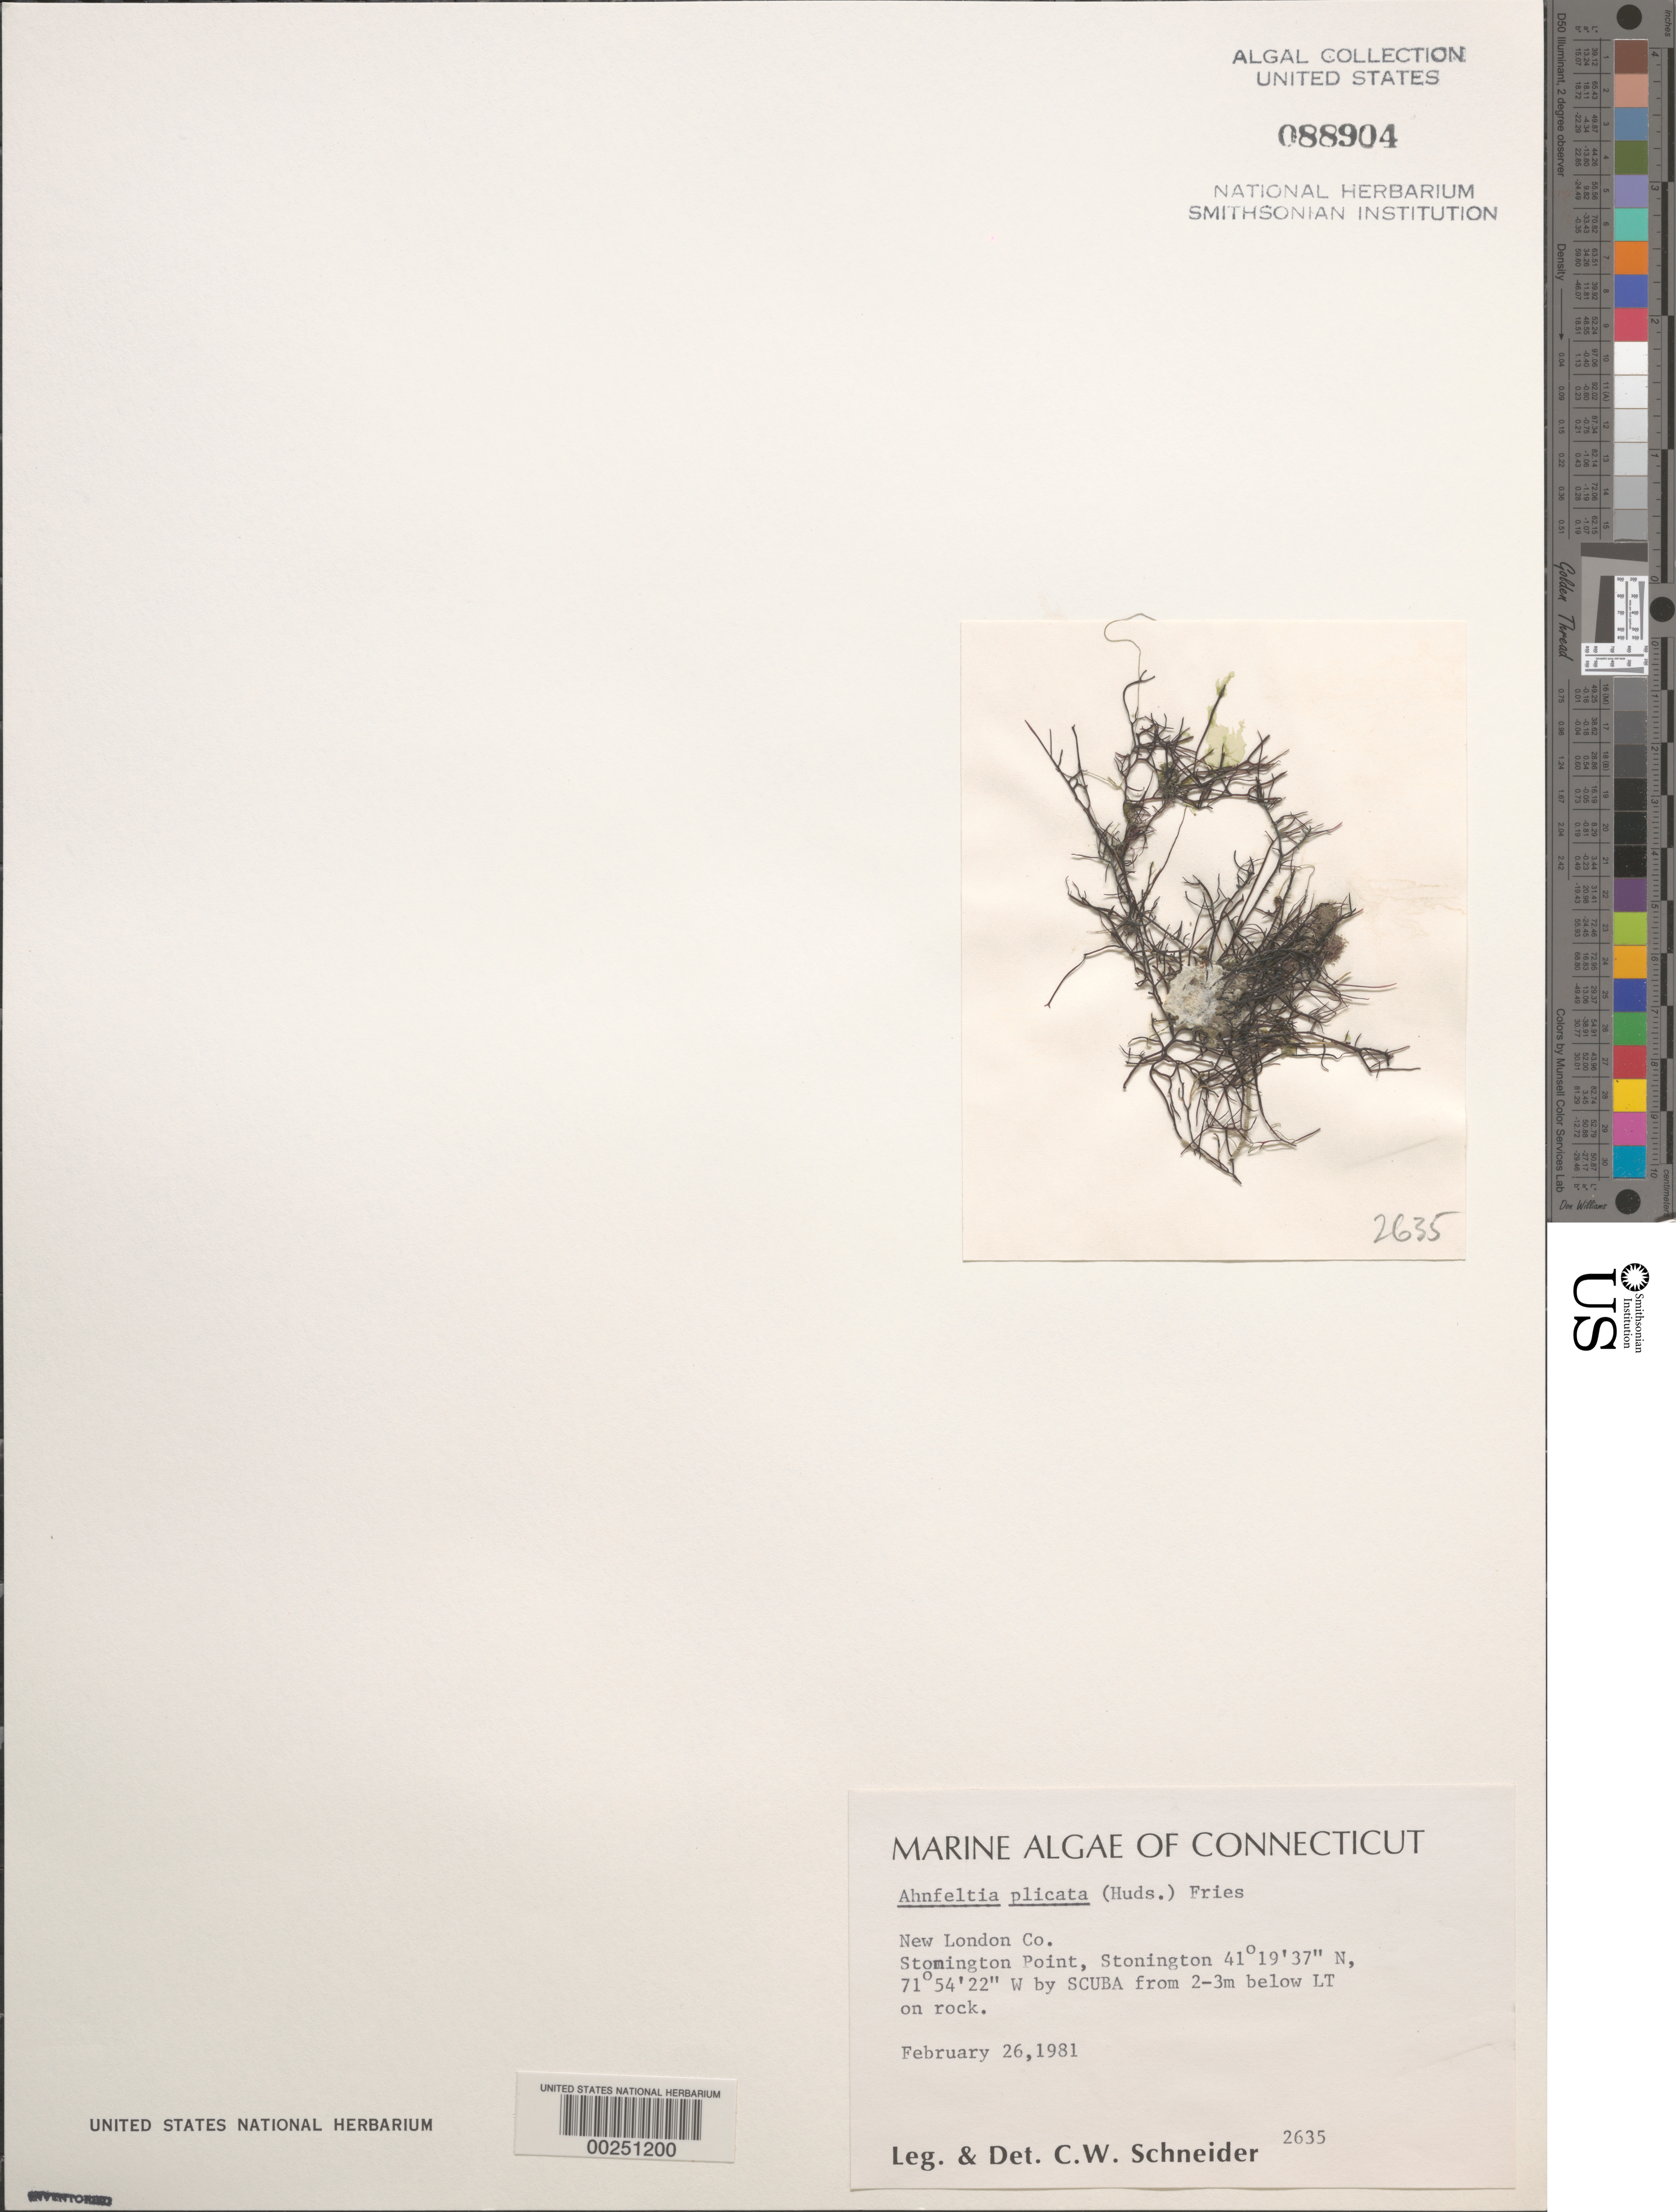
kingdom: Plantae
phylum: Rhodophyta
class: Florideophyceae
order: Ahnfeltiales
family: Ahnfeltiaceae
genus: Ahnfeltia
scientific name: Ahnfeltia plicata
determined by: Schneider, C. W.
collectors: C. W. Schneider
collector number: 2635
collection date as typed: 26 Feb 1981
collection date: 1981-02-26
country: United States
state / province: Connecticut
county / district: New London County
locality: Stonington Point, Stonington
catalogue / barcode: US 88904